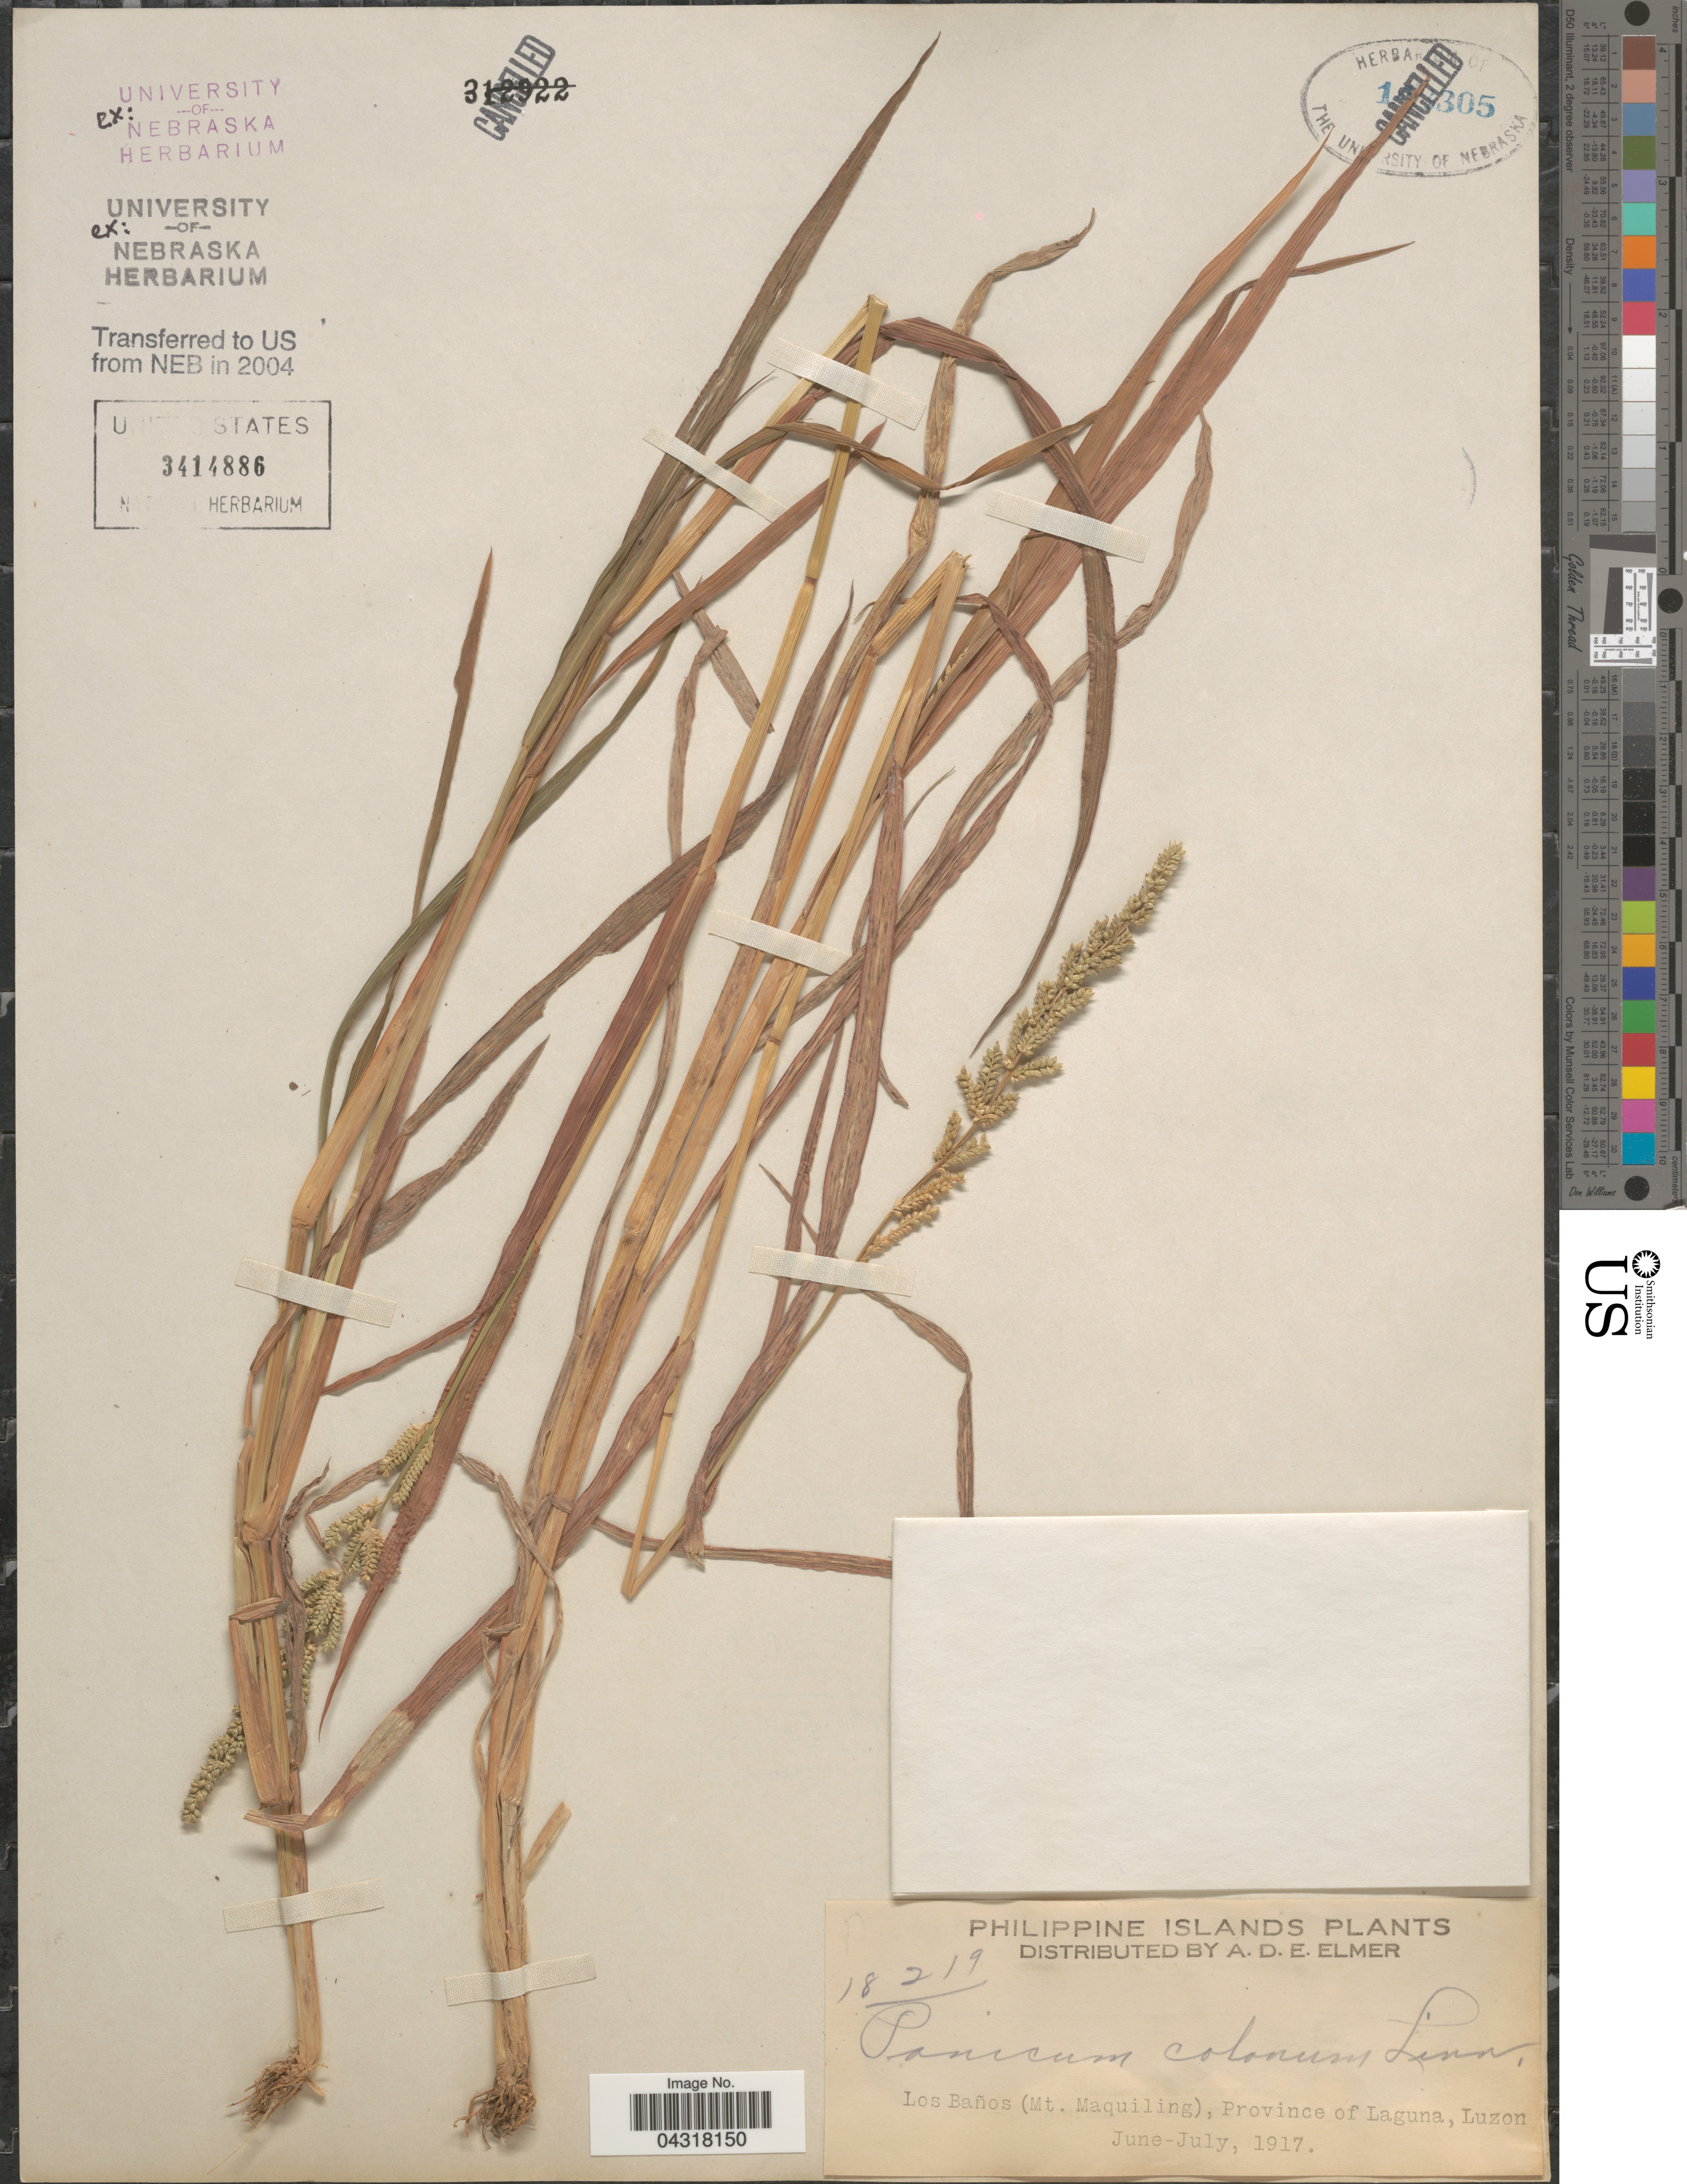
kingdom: Plantae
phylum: Tracheophyta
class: Liliopsida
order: Poales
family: Poaceae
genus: Echinochloa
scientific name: Echinochloa colona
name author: (L.) Link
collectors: A. D. E. Elmer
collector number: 18219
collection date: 1917-06/1917-07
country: Philippines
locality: Los Baños (Mt. Maquiling), Province of Laguna.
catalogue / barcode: US 3414886